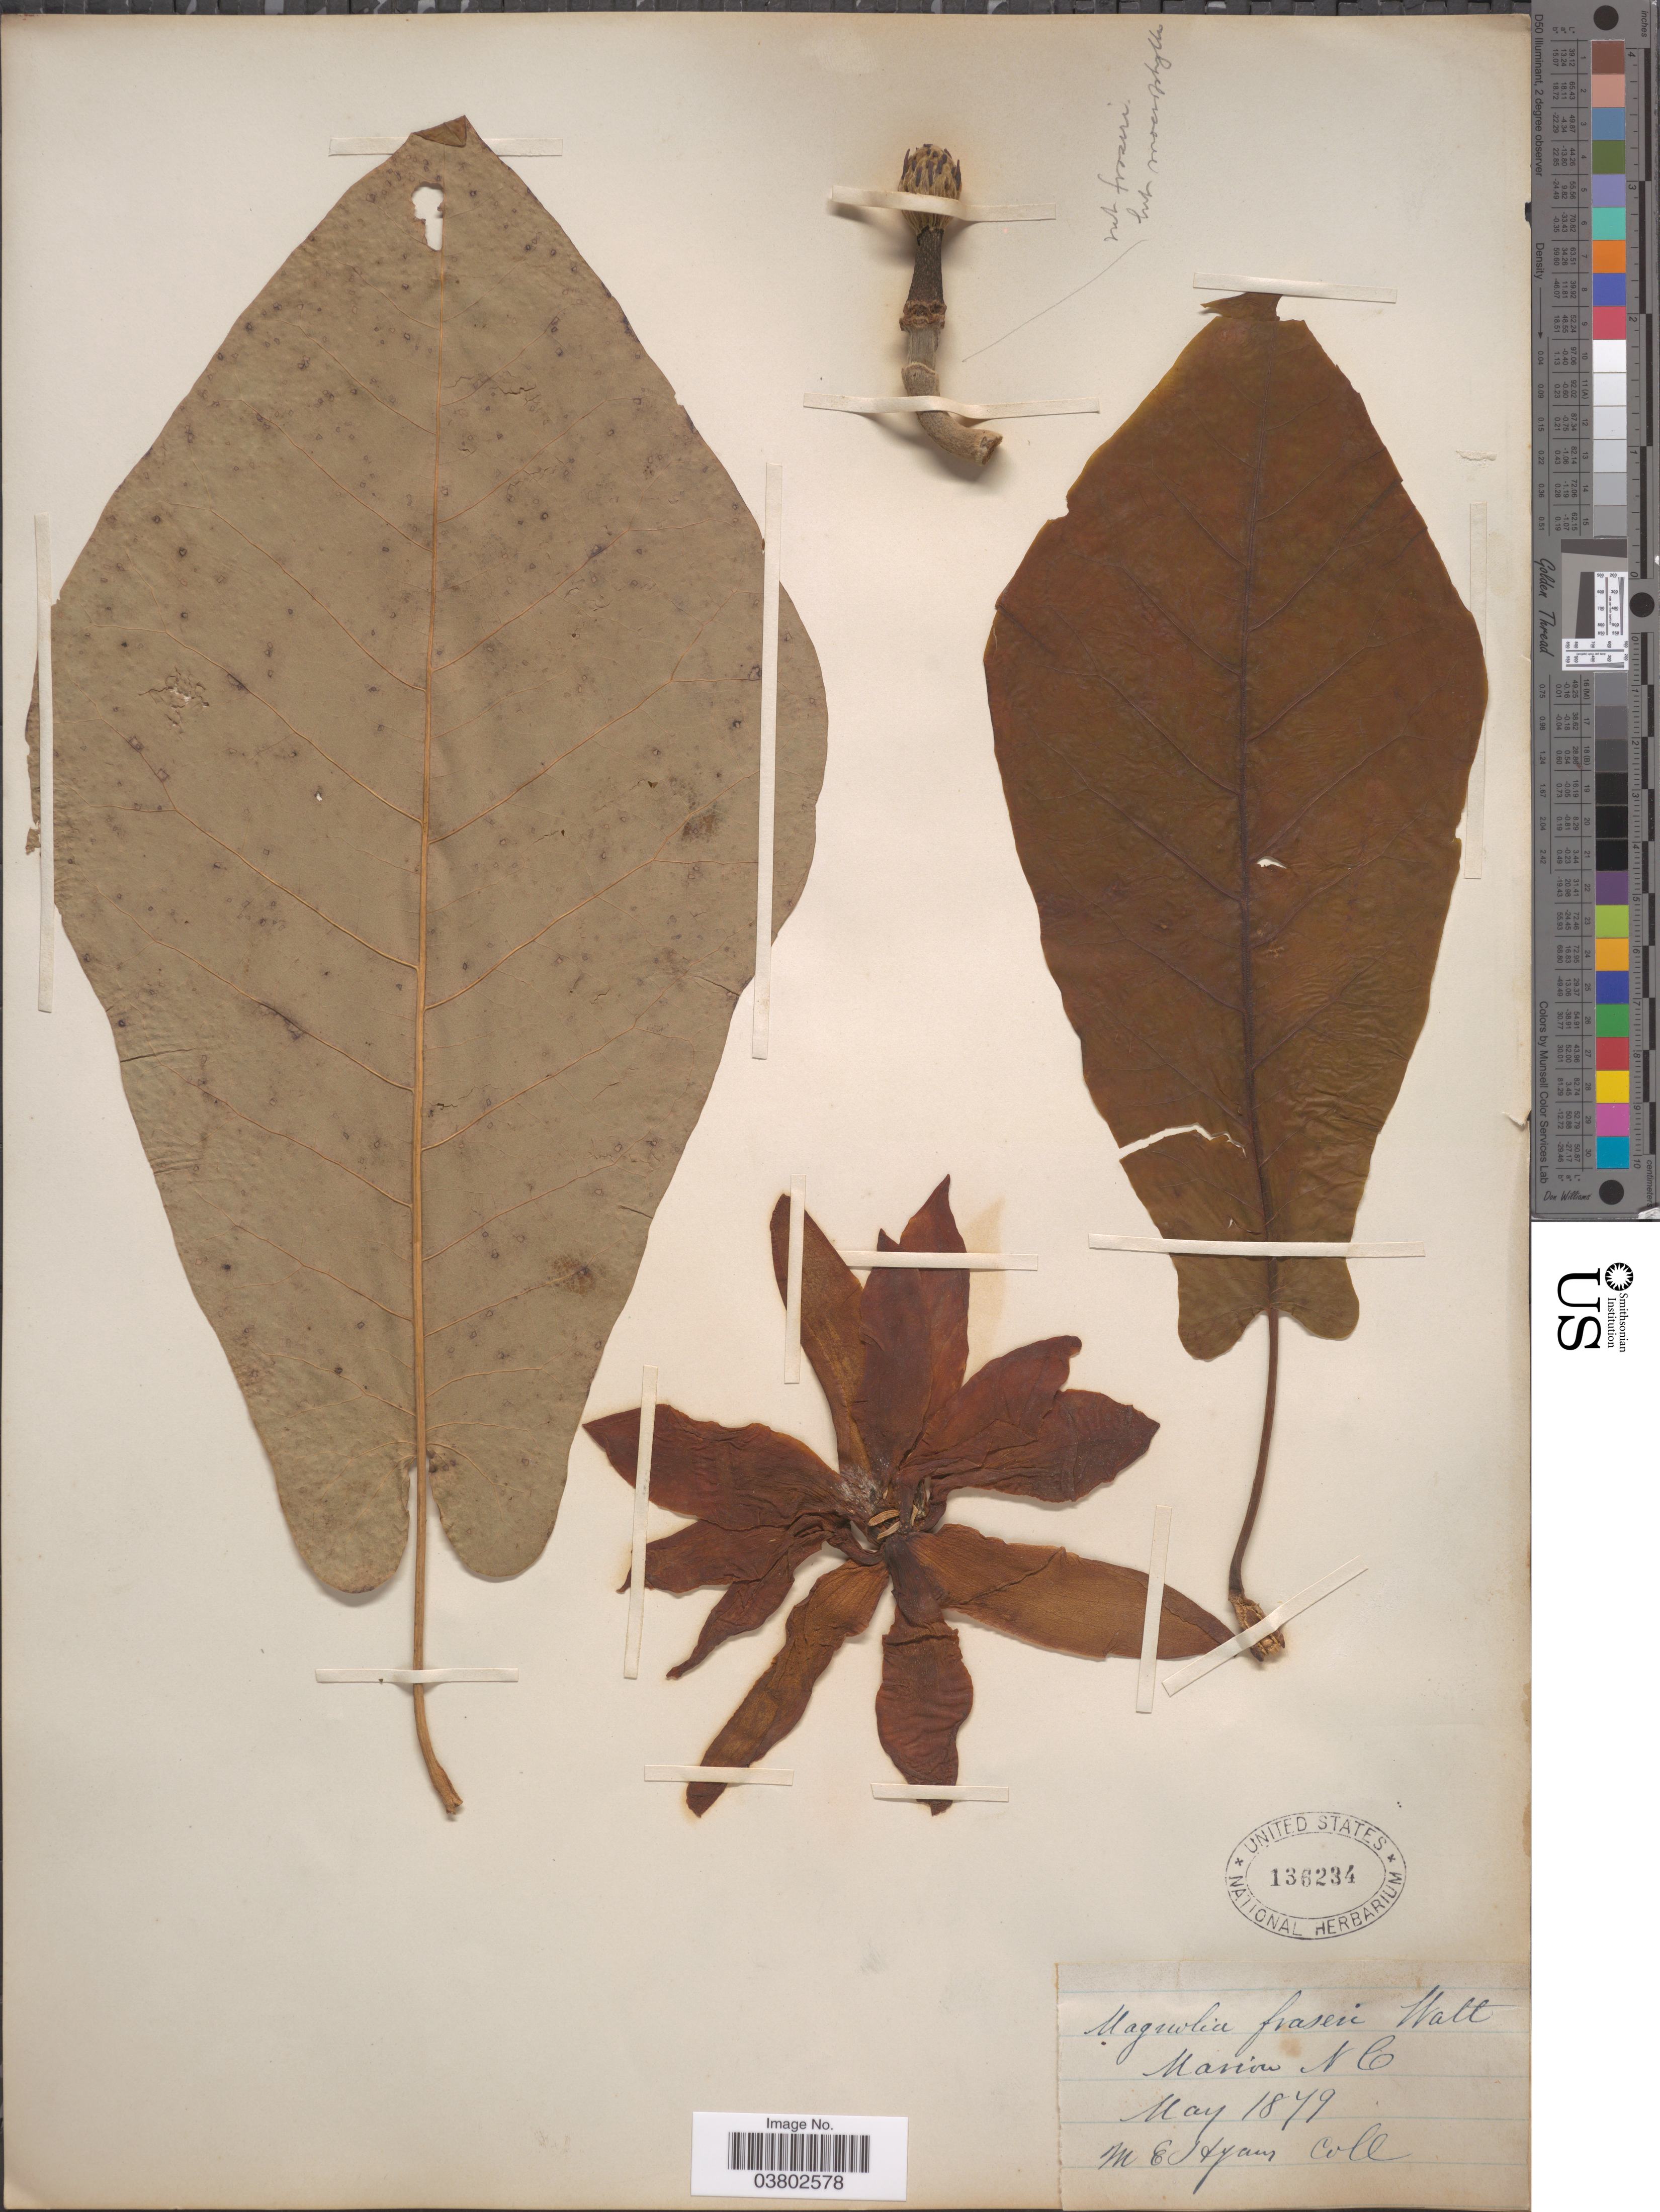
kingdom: Plantae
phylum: Tracheophyta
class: Magnoliopsida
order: Magnoliales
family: Magnoliaceae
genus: Magnolia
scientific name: Magnolia fraseri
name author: Walter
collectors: M. E. Hyams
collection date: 1879-05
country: United States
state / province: North Carolina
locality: Marion.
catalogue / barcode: US 136234